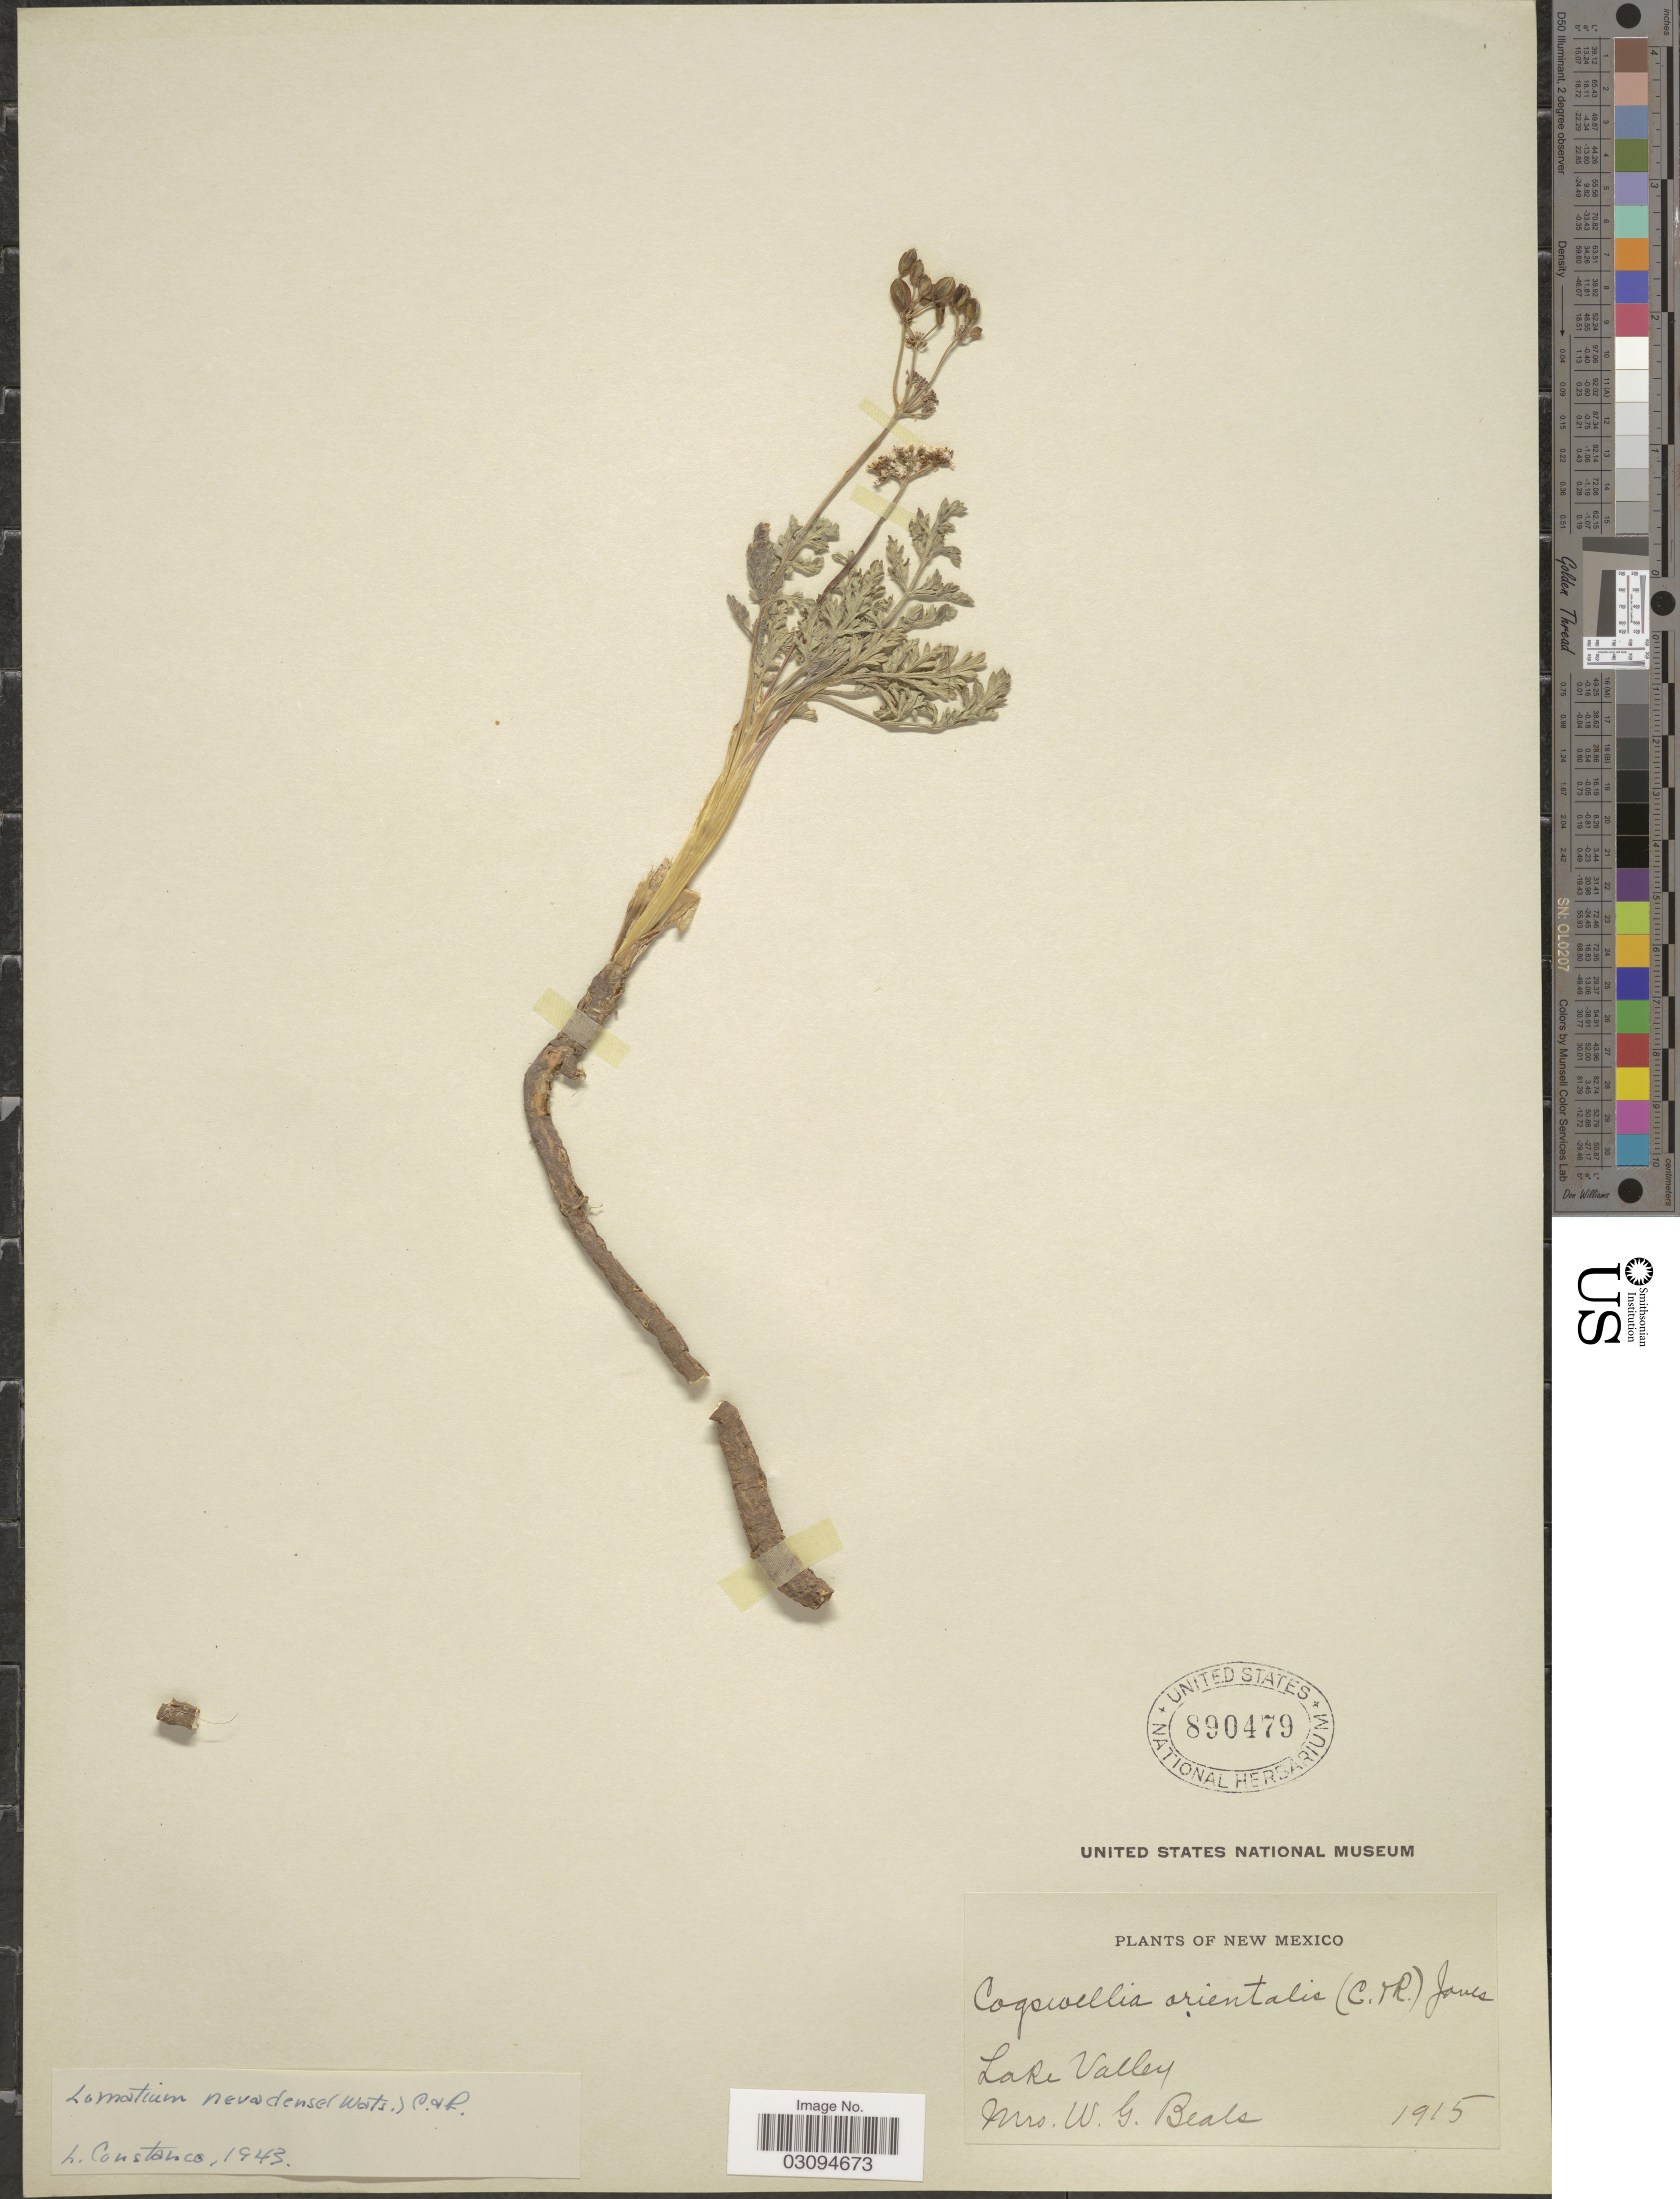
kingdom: Plantae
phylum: Tracheophyta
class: Magnoliopsida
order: Apiales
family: Apiaceae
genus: Lomatium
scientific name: Lomatium nevadense var. parishii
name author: (J.M. Coult. & Rose) Jeps.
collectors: Mrs. W. G. Beals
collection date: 1915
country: United States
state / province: New Mexico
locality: Lake Valley.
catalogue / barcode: US 890479